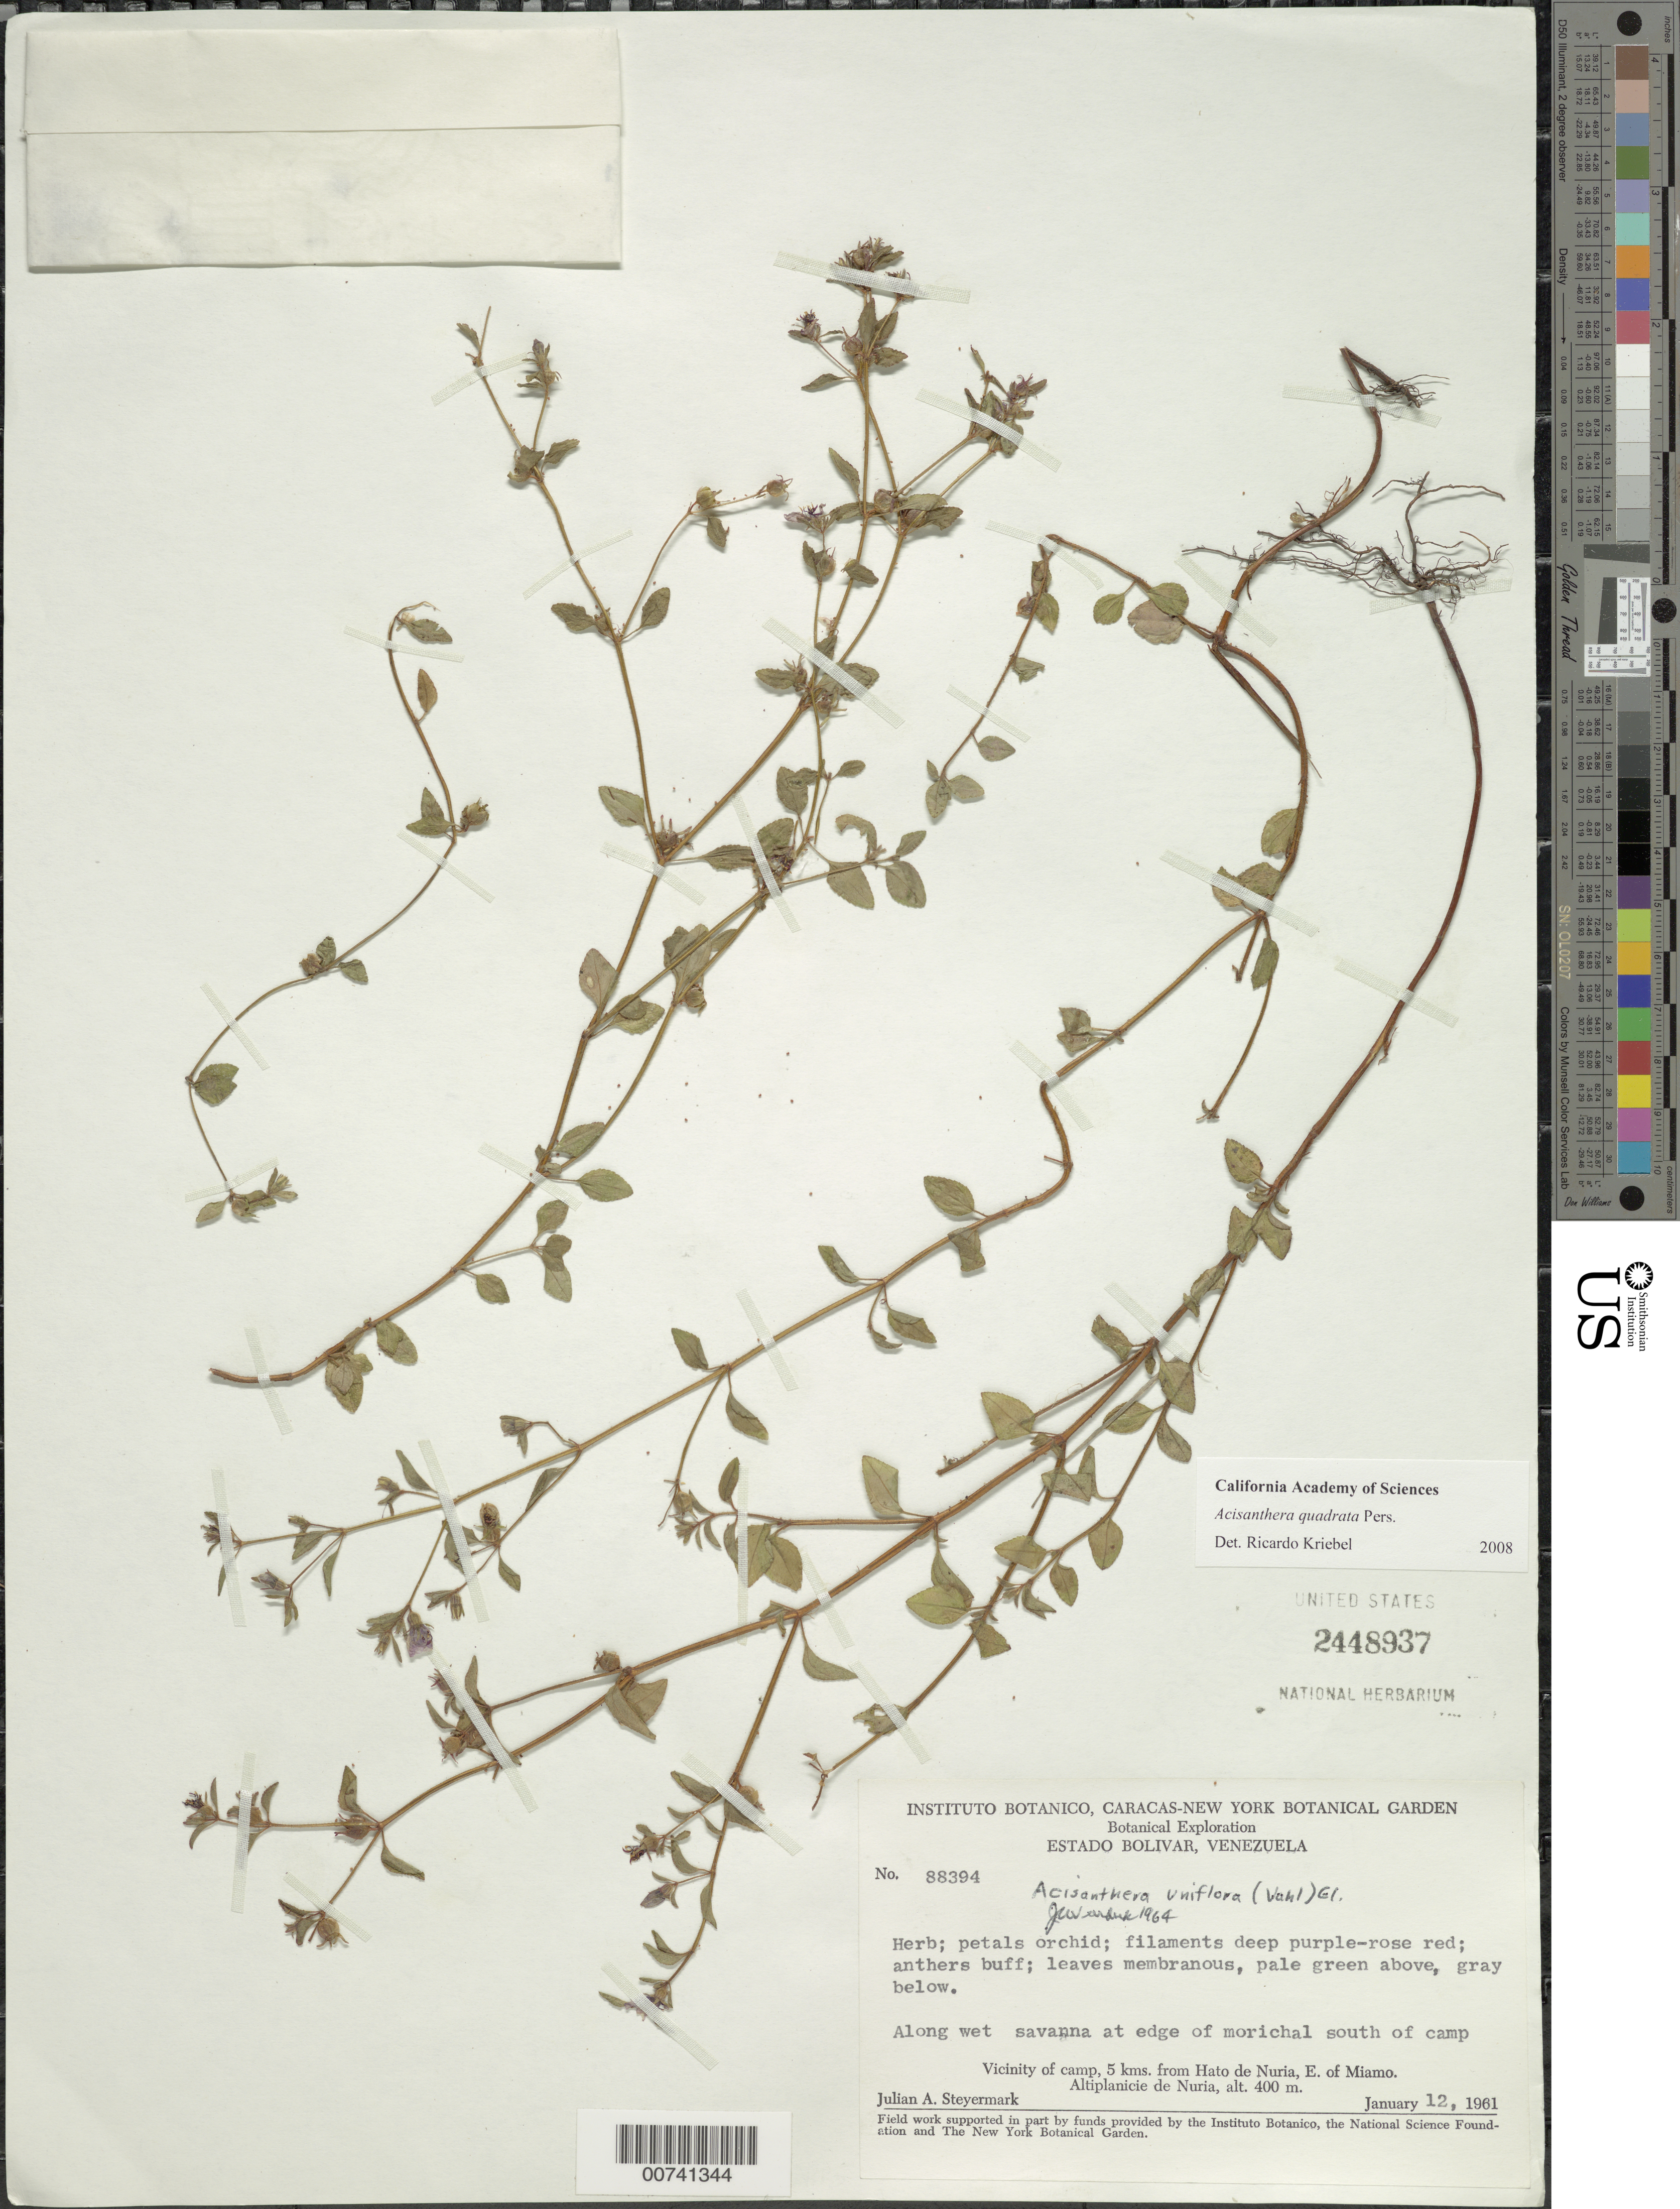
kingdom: Plantae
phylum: Tracheophyta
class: Magnoliopsida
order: Myrtales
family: Melastomataceae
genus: Acisanthera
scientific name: Acisanthera uniflora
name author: (Vahl) Gleason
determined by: Nunes da Silva, Diego, (RB), Jardim Botanico do Rio de Janeiro - Herbario (BRAZIL)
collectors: J. Steyermark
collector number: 88394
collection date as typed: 12-Jan-61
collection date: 1961-01-12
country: Venezuela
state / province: Bolívar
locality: Hato de Nuria, 5 km from; E of Miamo, Altiplanicie de Nuria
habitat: Wet savanna at edge of morichal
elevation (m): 400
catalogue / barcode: US 2448937